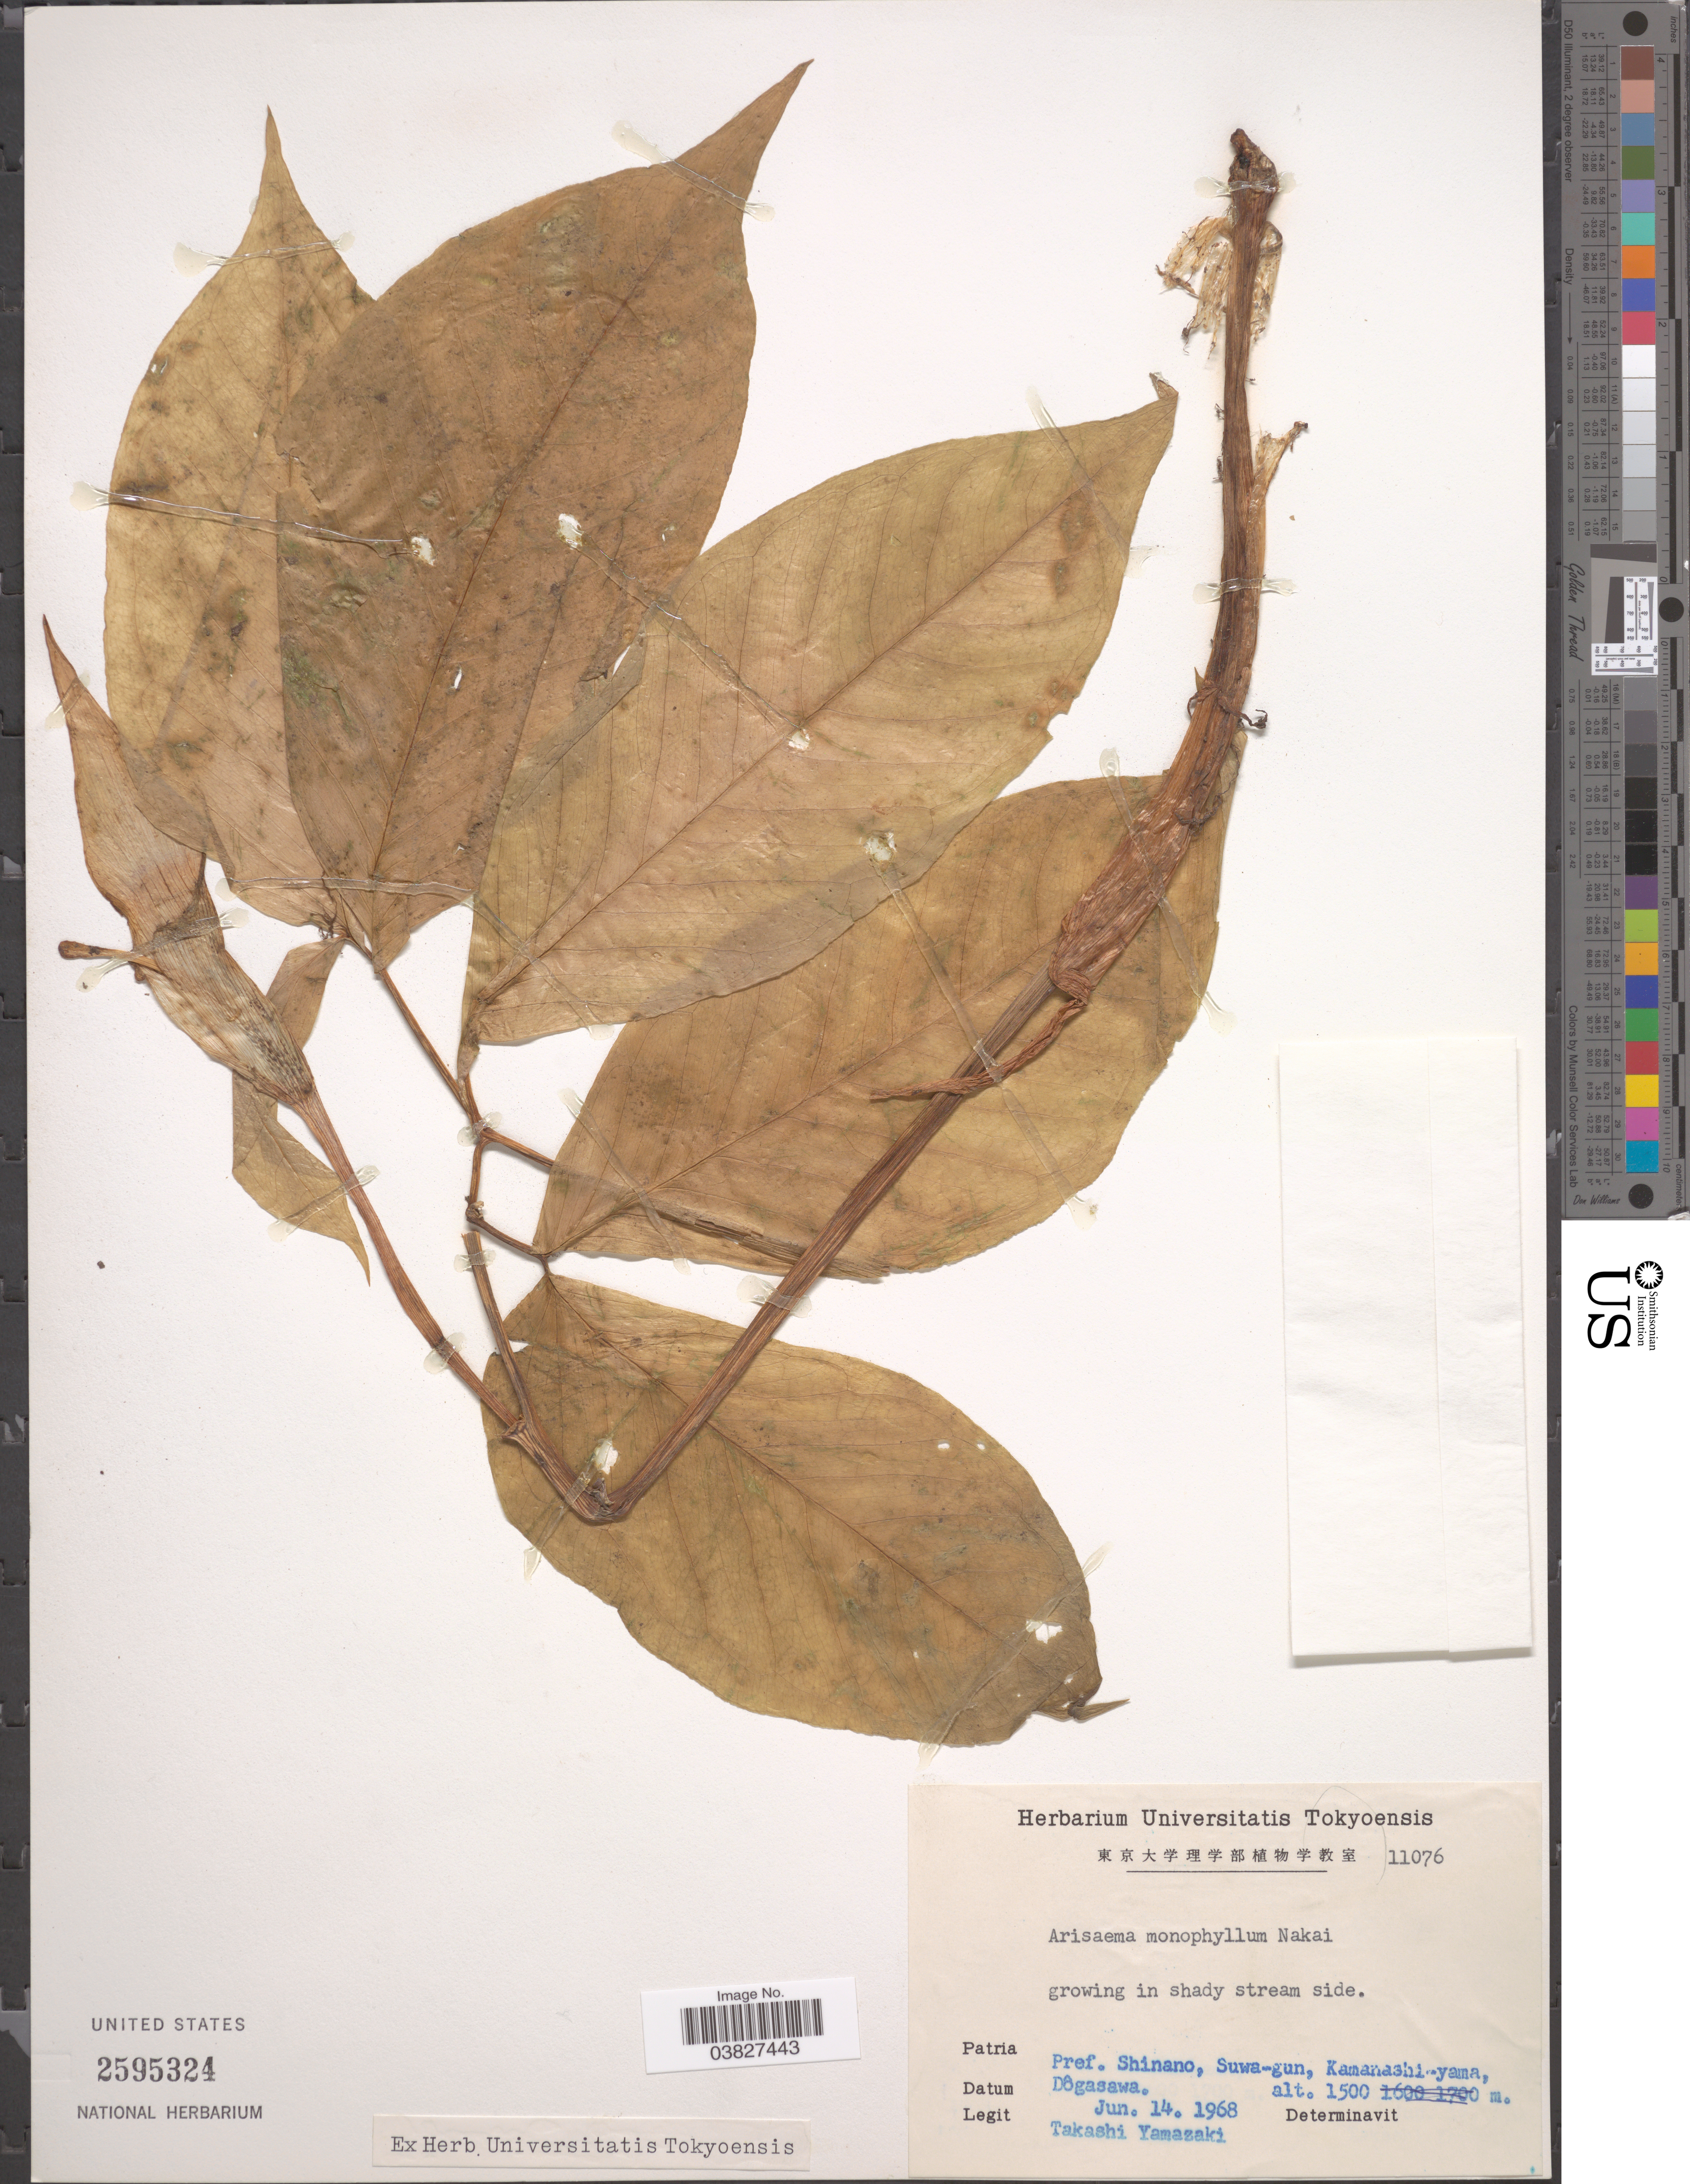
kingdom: Plantae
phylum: Tracheophyta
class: Liliopsida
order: Alismatales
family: Araceae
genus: Arisaema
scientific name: Arisaema monophyllum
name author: Nakai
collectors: T. Yamazaki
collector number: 11076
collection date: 1968-06-14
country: Japan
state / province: Tokyo, Federal City of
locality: In shady stream side. Pref. Shinano, Suwa-gun, Kamanashi-yama, Dôgasawa.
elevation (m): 1500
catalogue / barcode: US 2595324